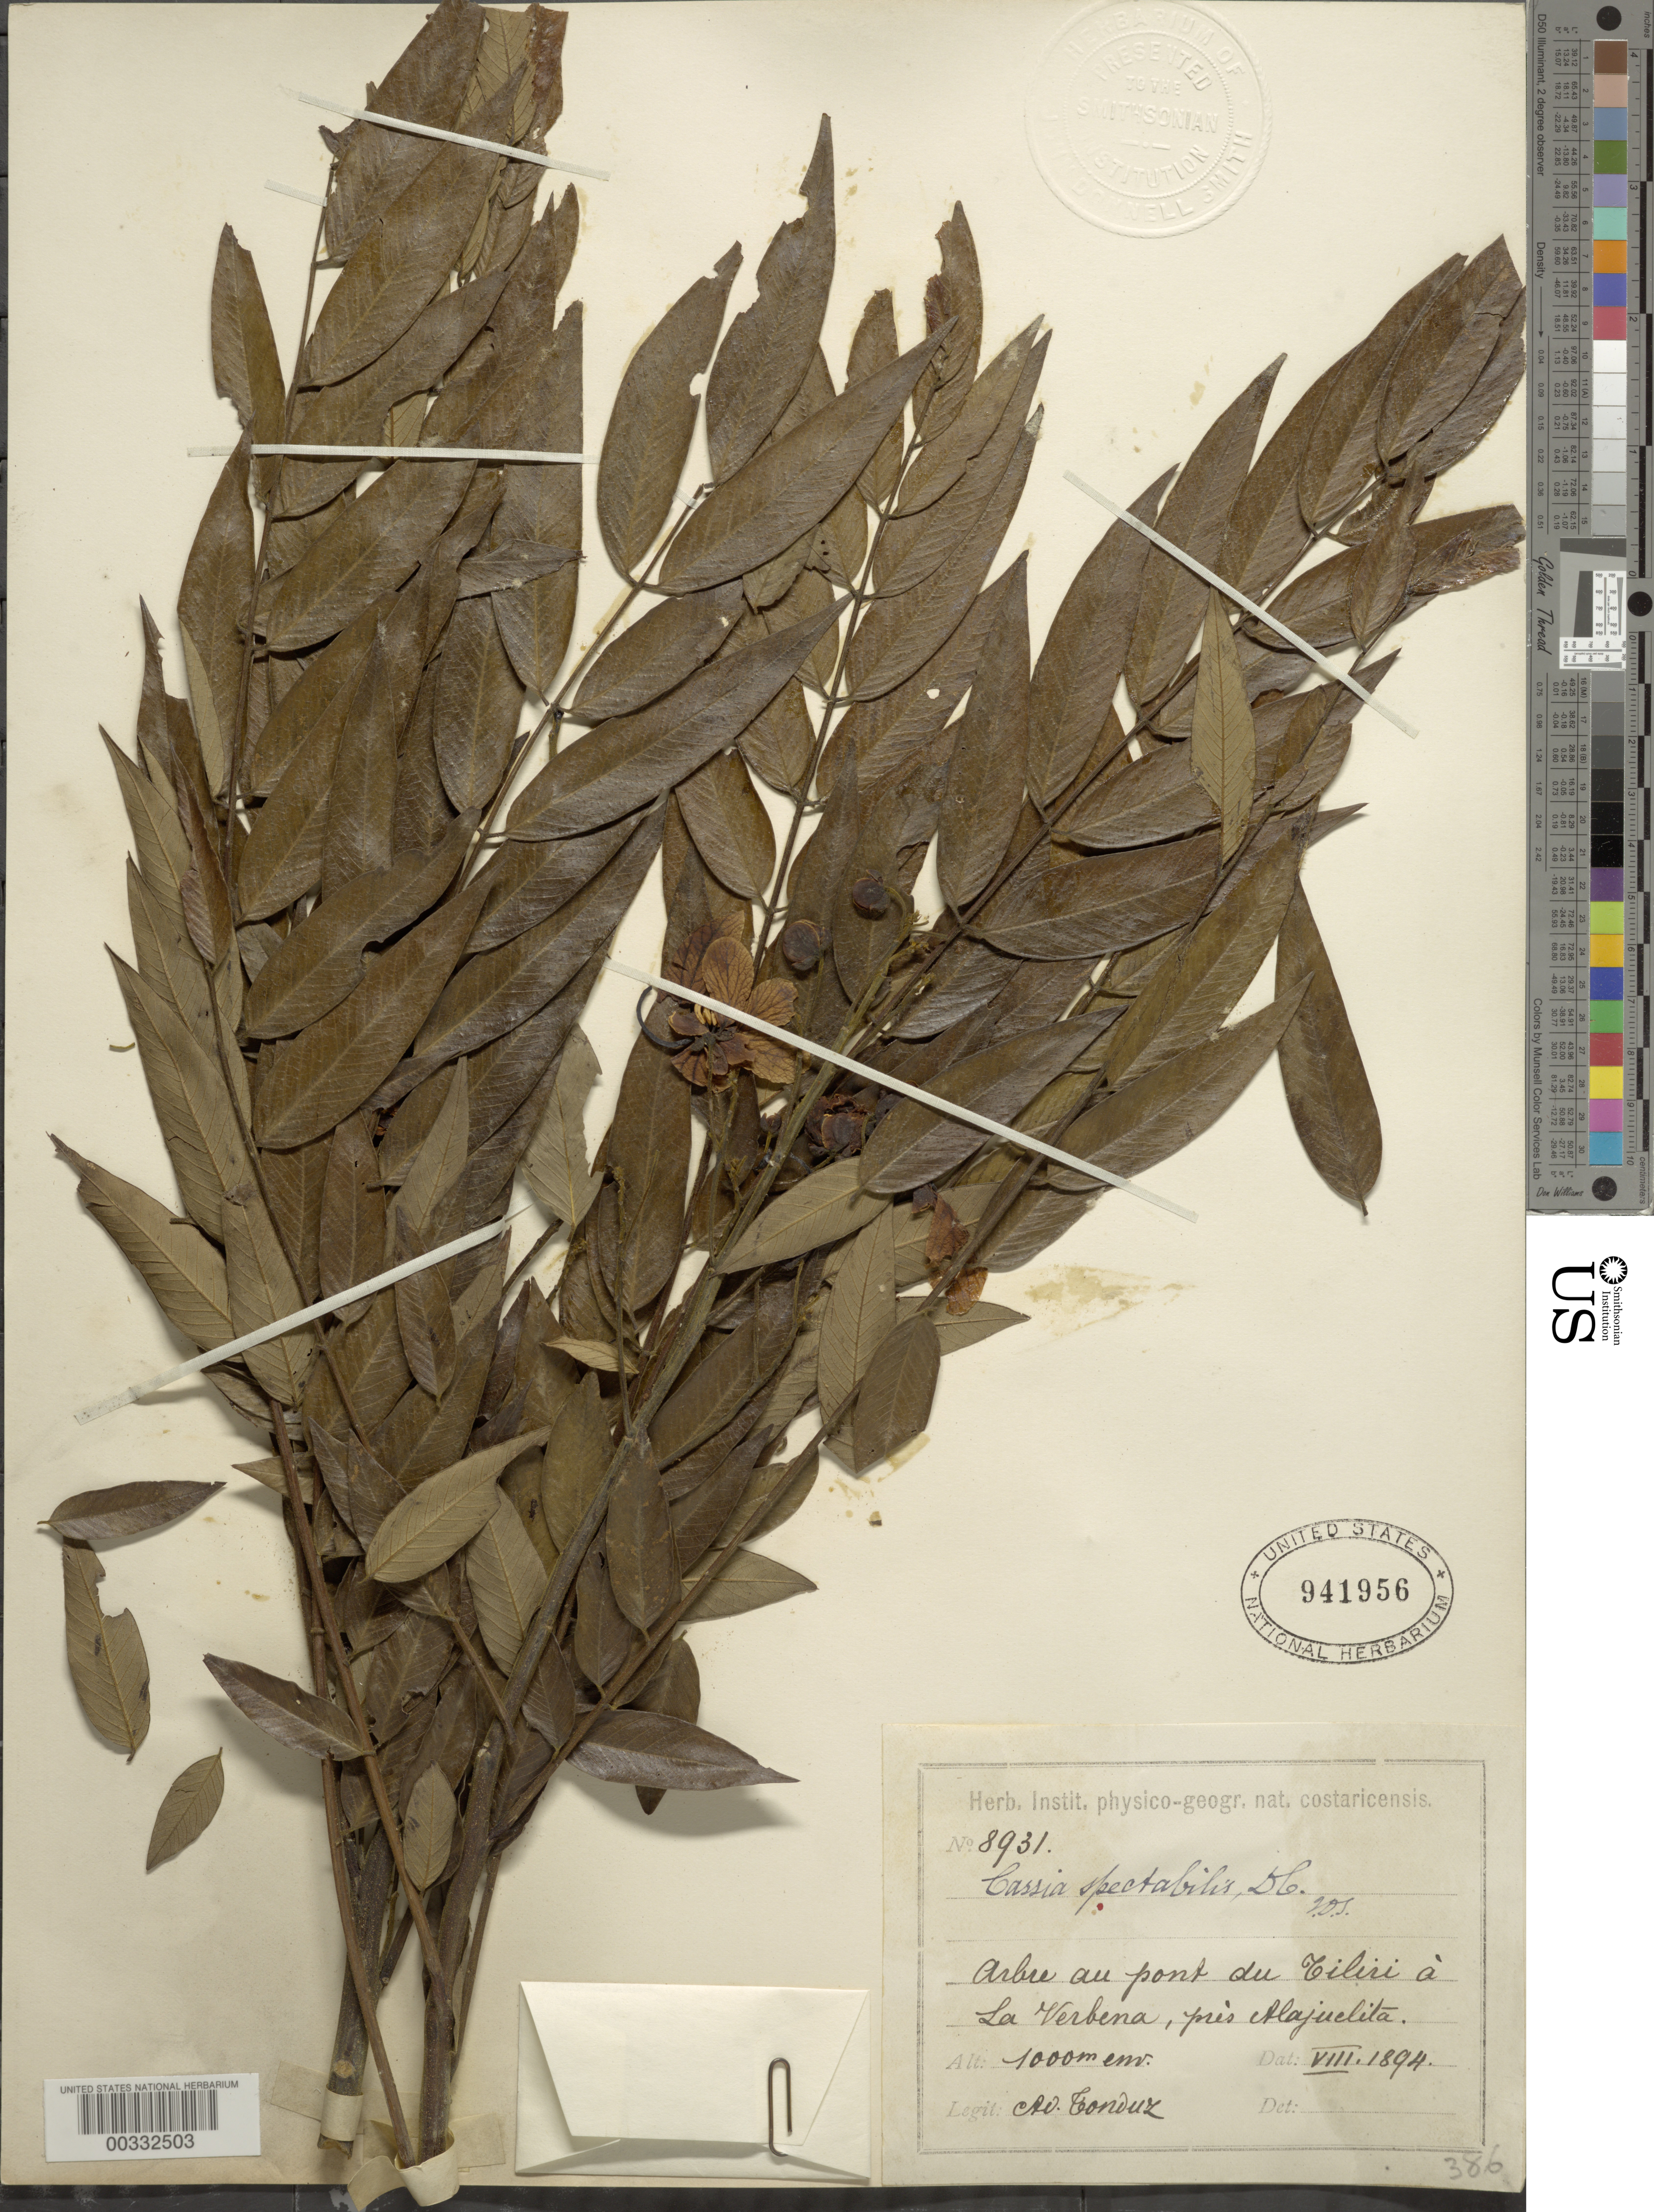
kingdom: Plantae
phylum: Tracheophyta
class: Magnoliopsida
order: Fabales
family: Fabaceae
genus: Senna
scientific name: Senna spectabilis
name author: (DC.) H.S. Irwin & Barneby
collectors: A. Tonduz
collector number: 8931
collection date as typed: Aug 1894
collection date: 1894-08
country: Costa Rica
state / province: Alajuela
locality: Bridge of Tileri to La Verbena, near Alajuelita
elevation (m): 1000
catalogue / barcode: US 941956